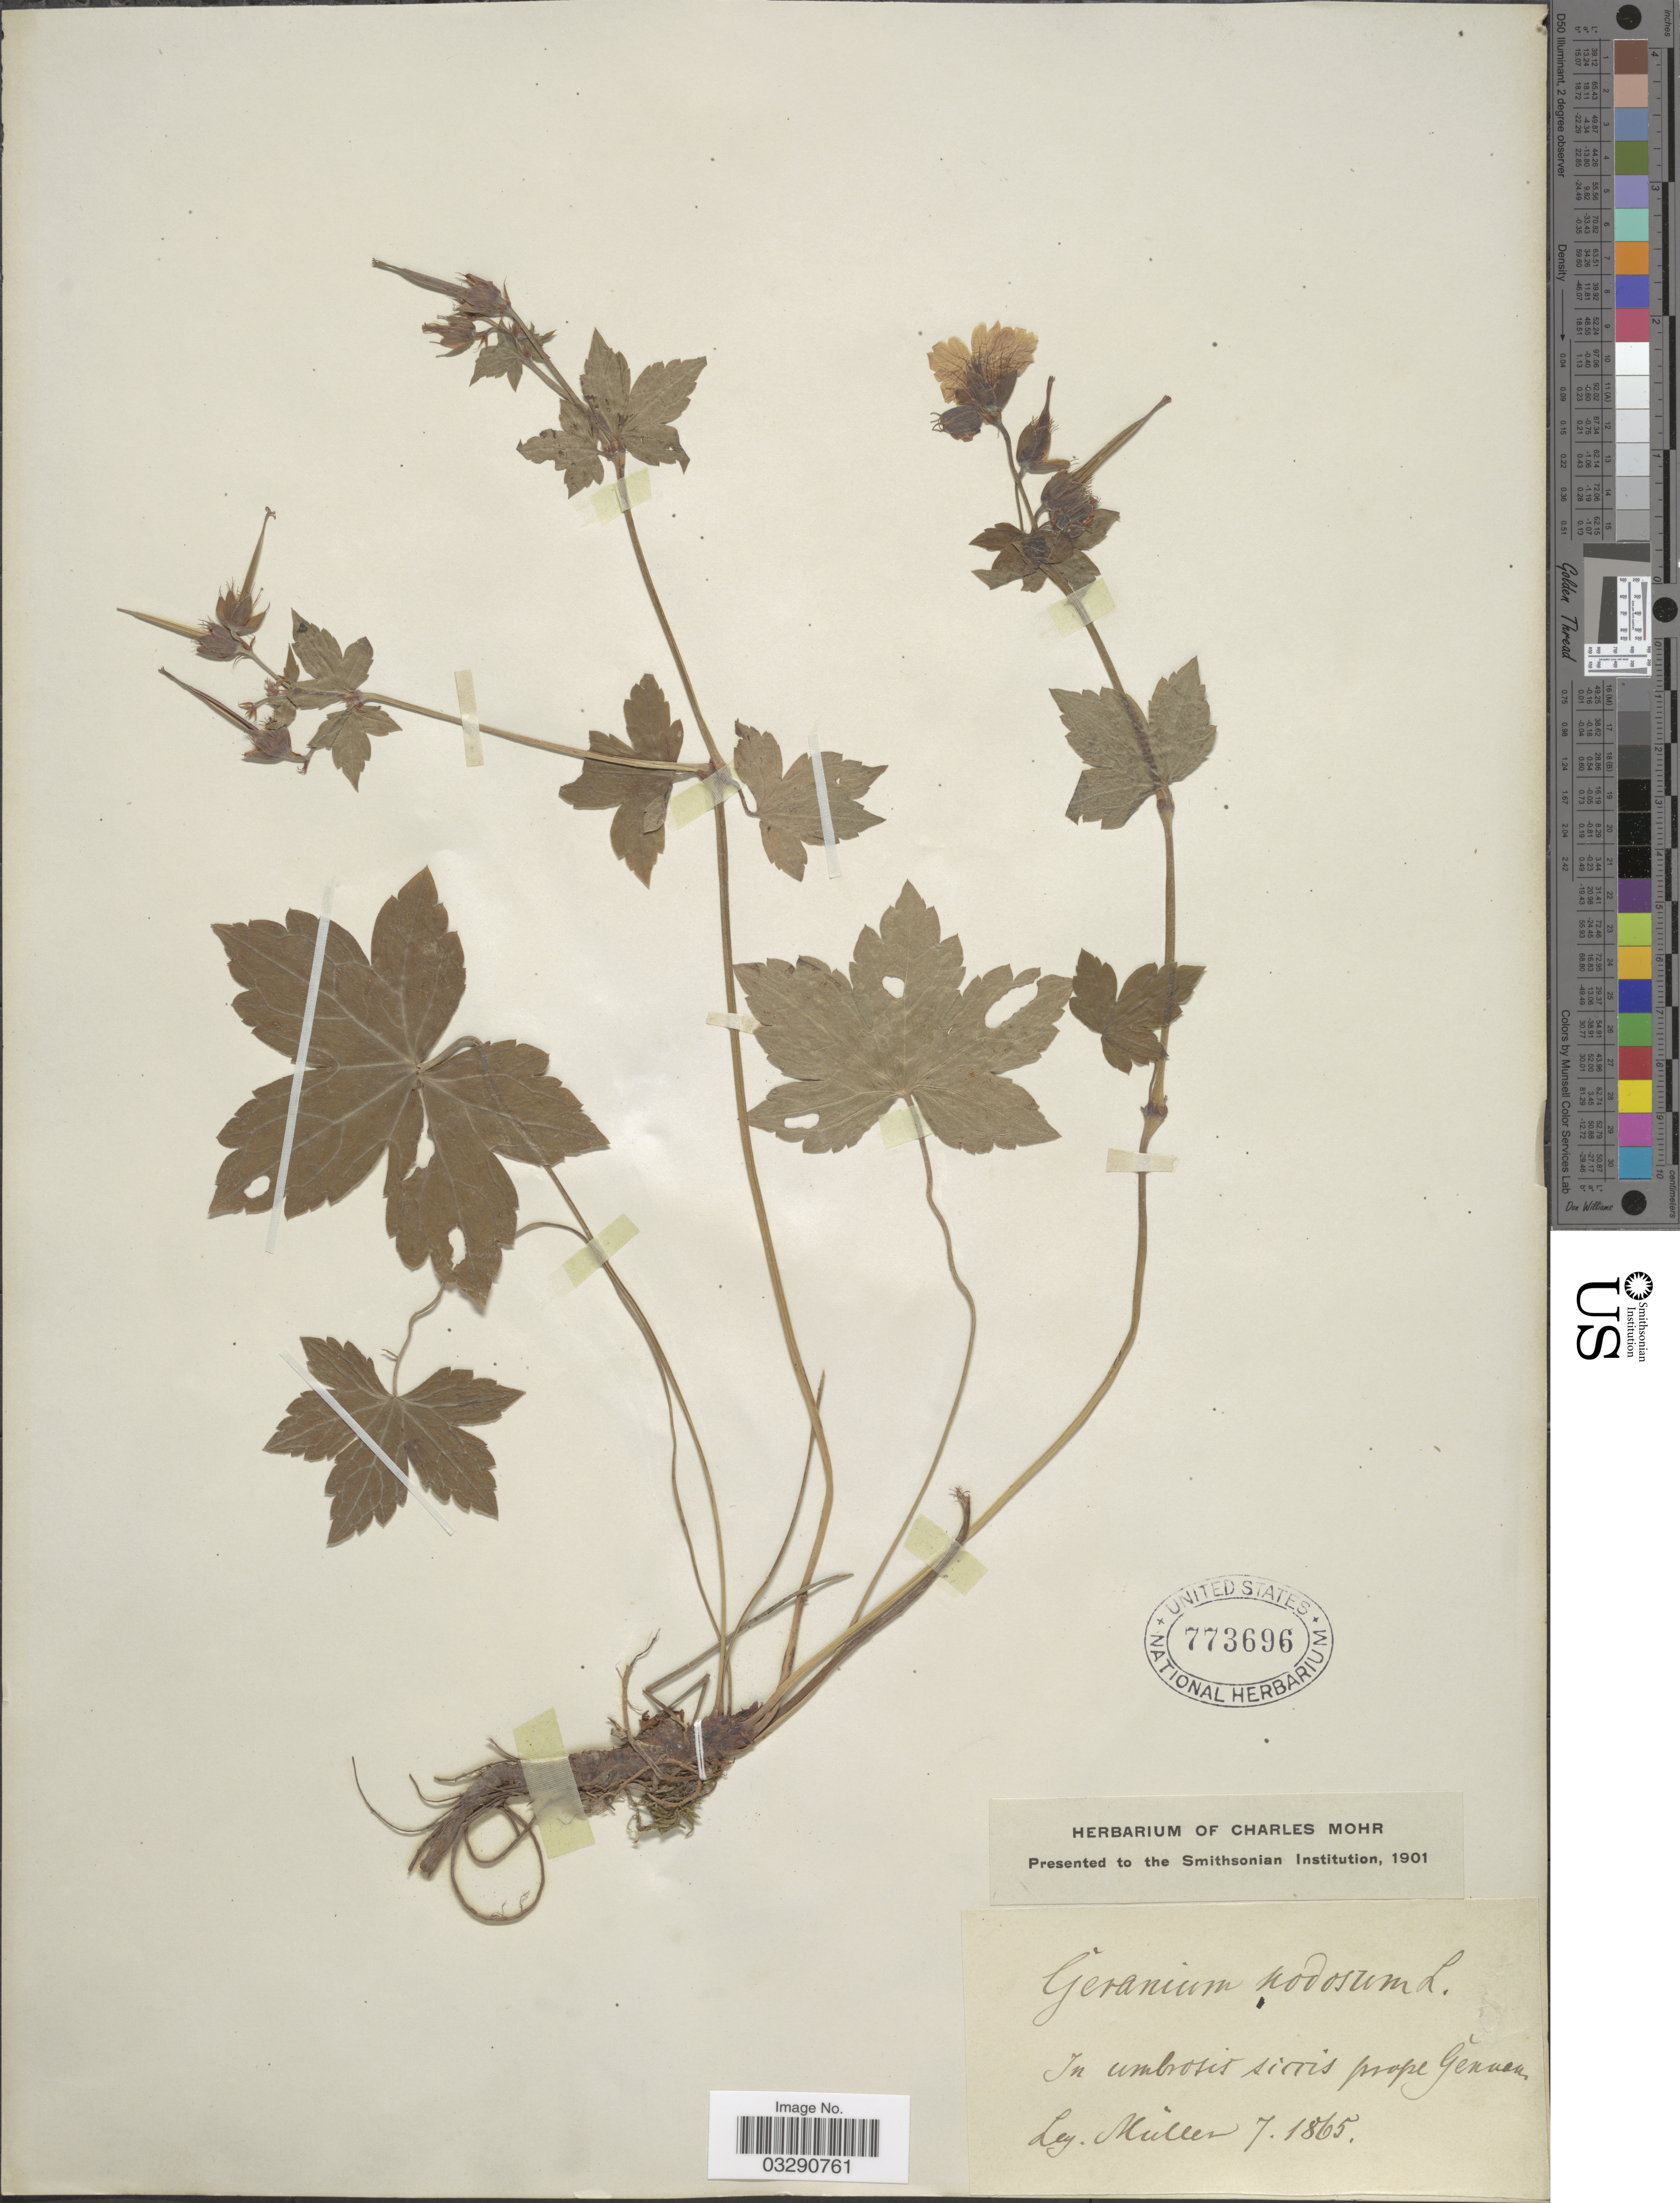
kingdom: Plantae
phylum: Tracheophyta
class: Magnoliopsida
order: Geraniales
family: Geraniaceae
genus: Geranium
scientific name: Geranium nodosum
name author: L.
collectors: -- Müller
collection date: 1865-07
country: Italy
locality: In umbrosis siccis prope Genuam.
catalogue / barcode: US 773696